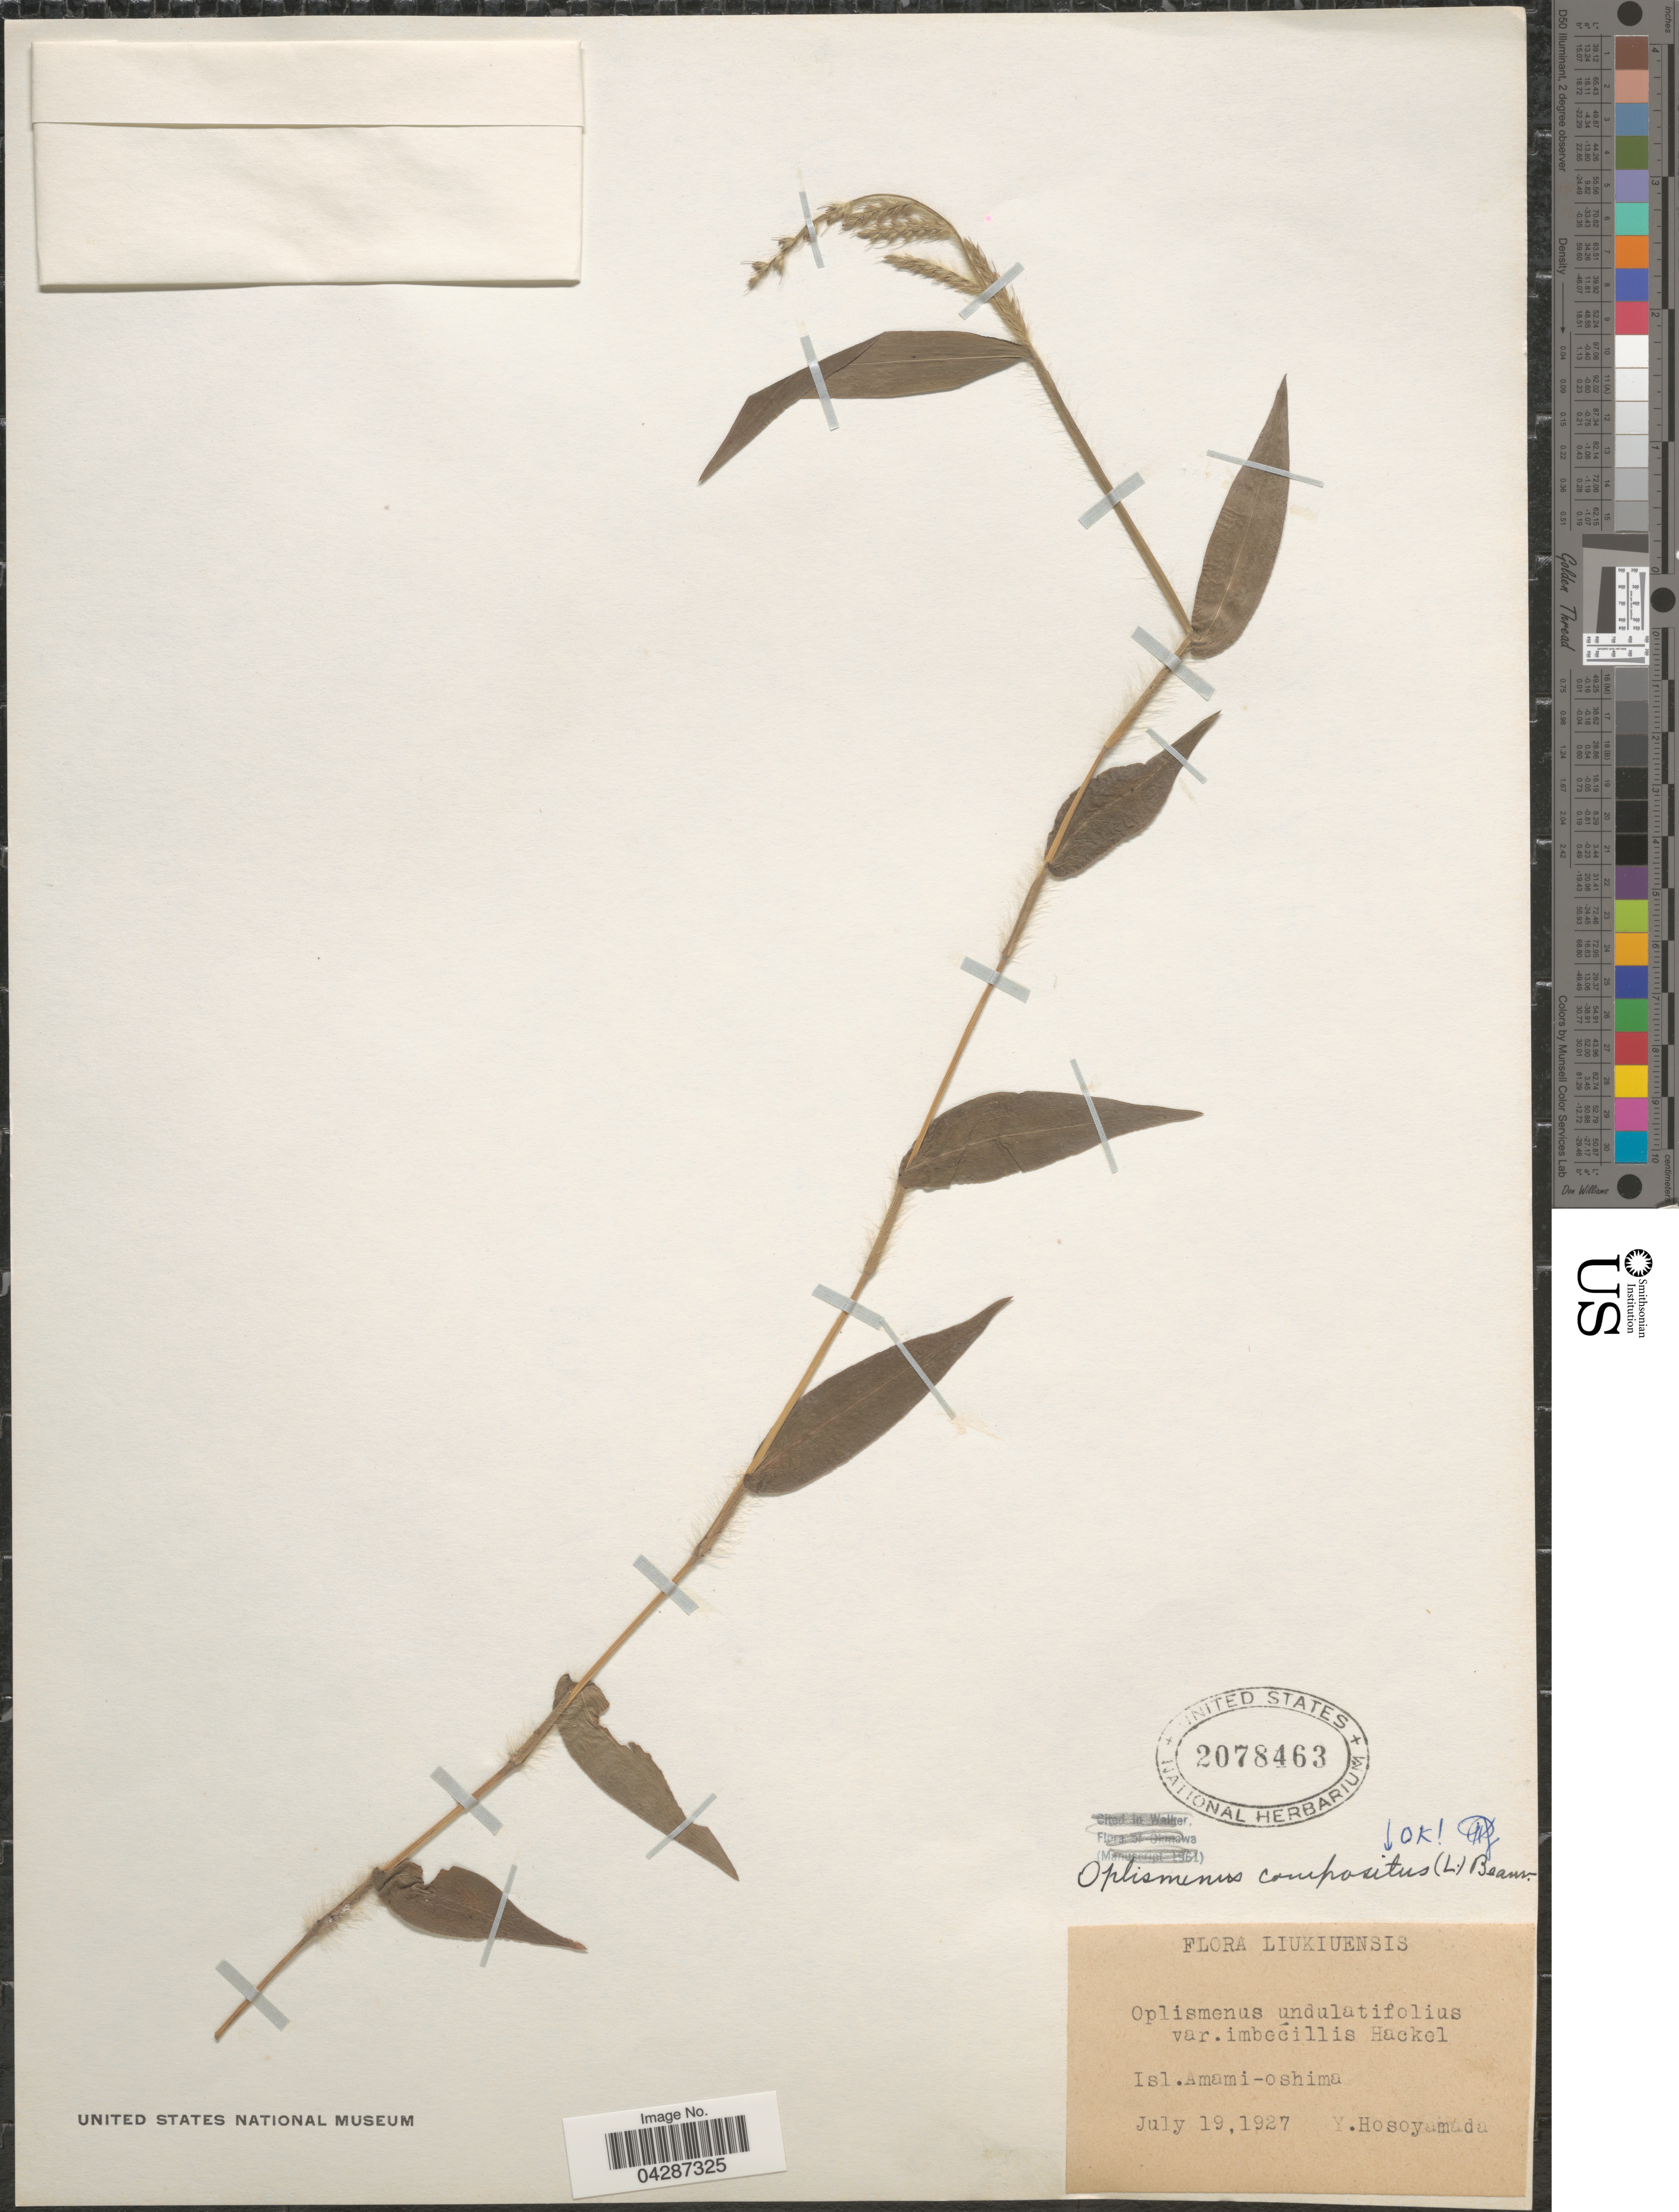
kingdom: Plantae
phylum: Tracheophyta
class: Liliopsida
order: Poales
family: Poaceae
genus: Oplismenus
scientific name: Oplismenus compositus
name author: (L.) P. Beauv.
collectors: Y. Hosoyamada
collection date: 1927-07-19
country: Japan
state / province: Okinawa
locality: Liukiuensis. Isl. Amami-oshima.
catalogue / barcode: US 2078463